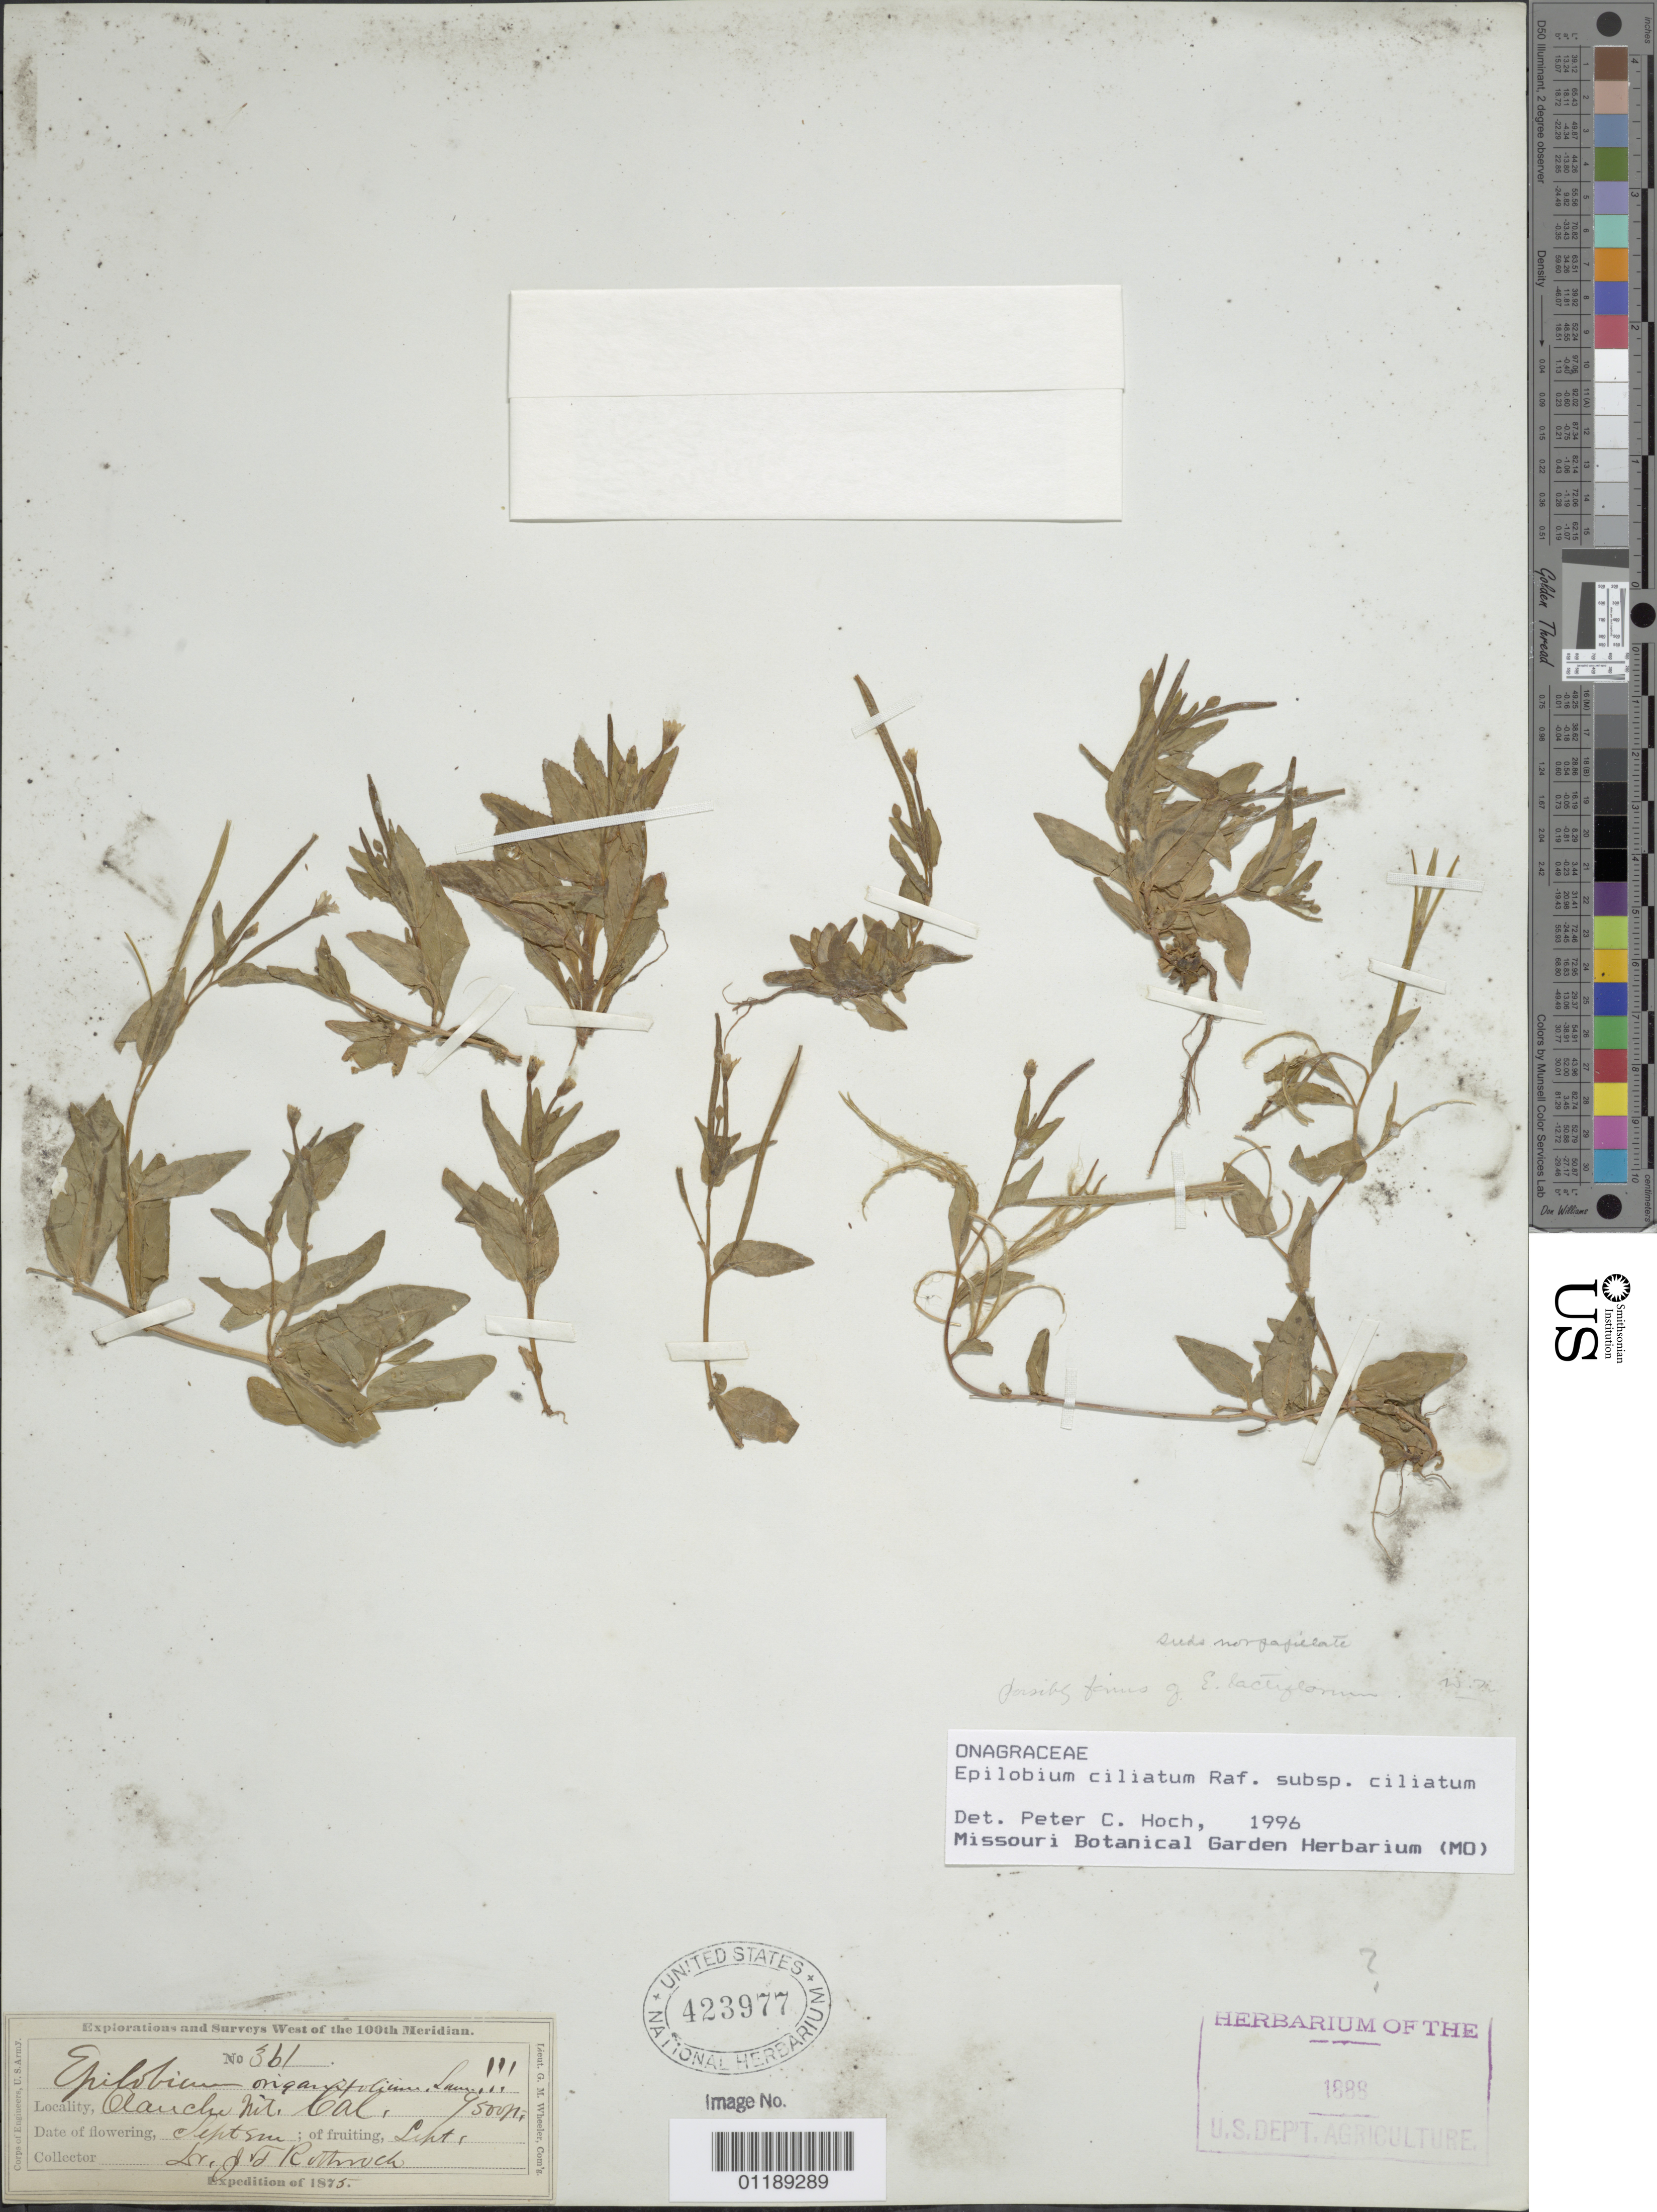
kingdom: Plantae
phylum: Tracheophyta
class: Magnoliopsida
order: Myrtales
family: Onagraceae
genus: Epilobium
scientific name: Epilobium ciliatum subsp. ciliatum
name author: Raf.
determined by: Hoch, P. C.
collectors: J. T. Rothrock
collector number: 361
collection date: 1875-09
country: United States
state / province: California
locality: Mt. Olache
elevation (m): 2896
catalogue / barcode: US 423977